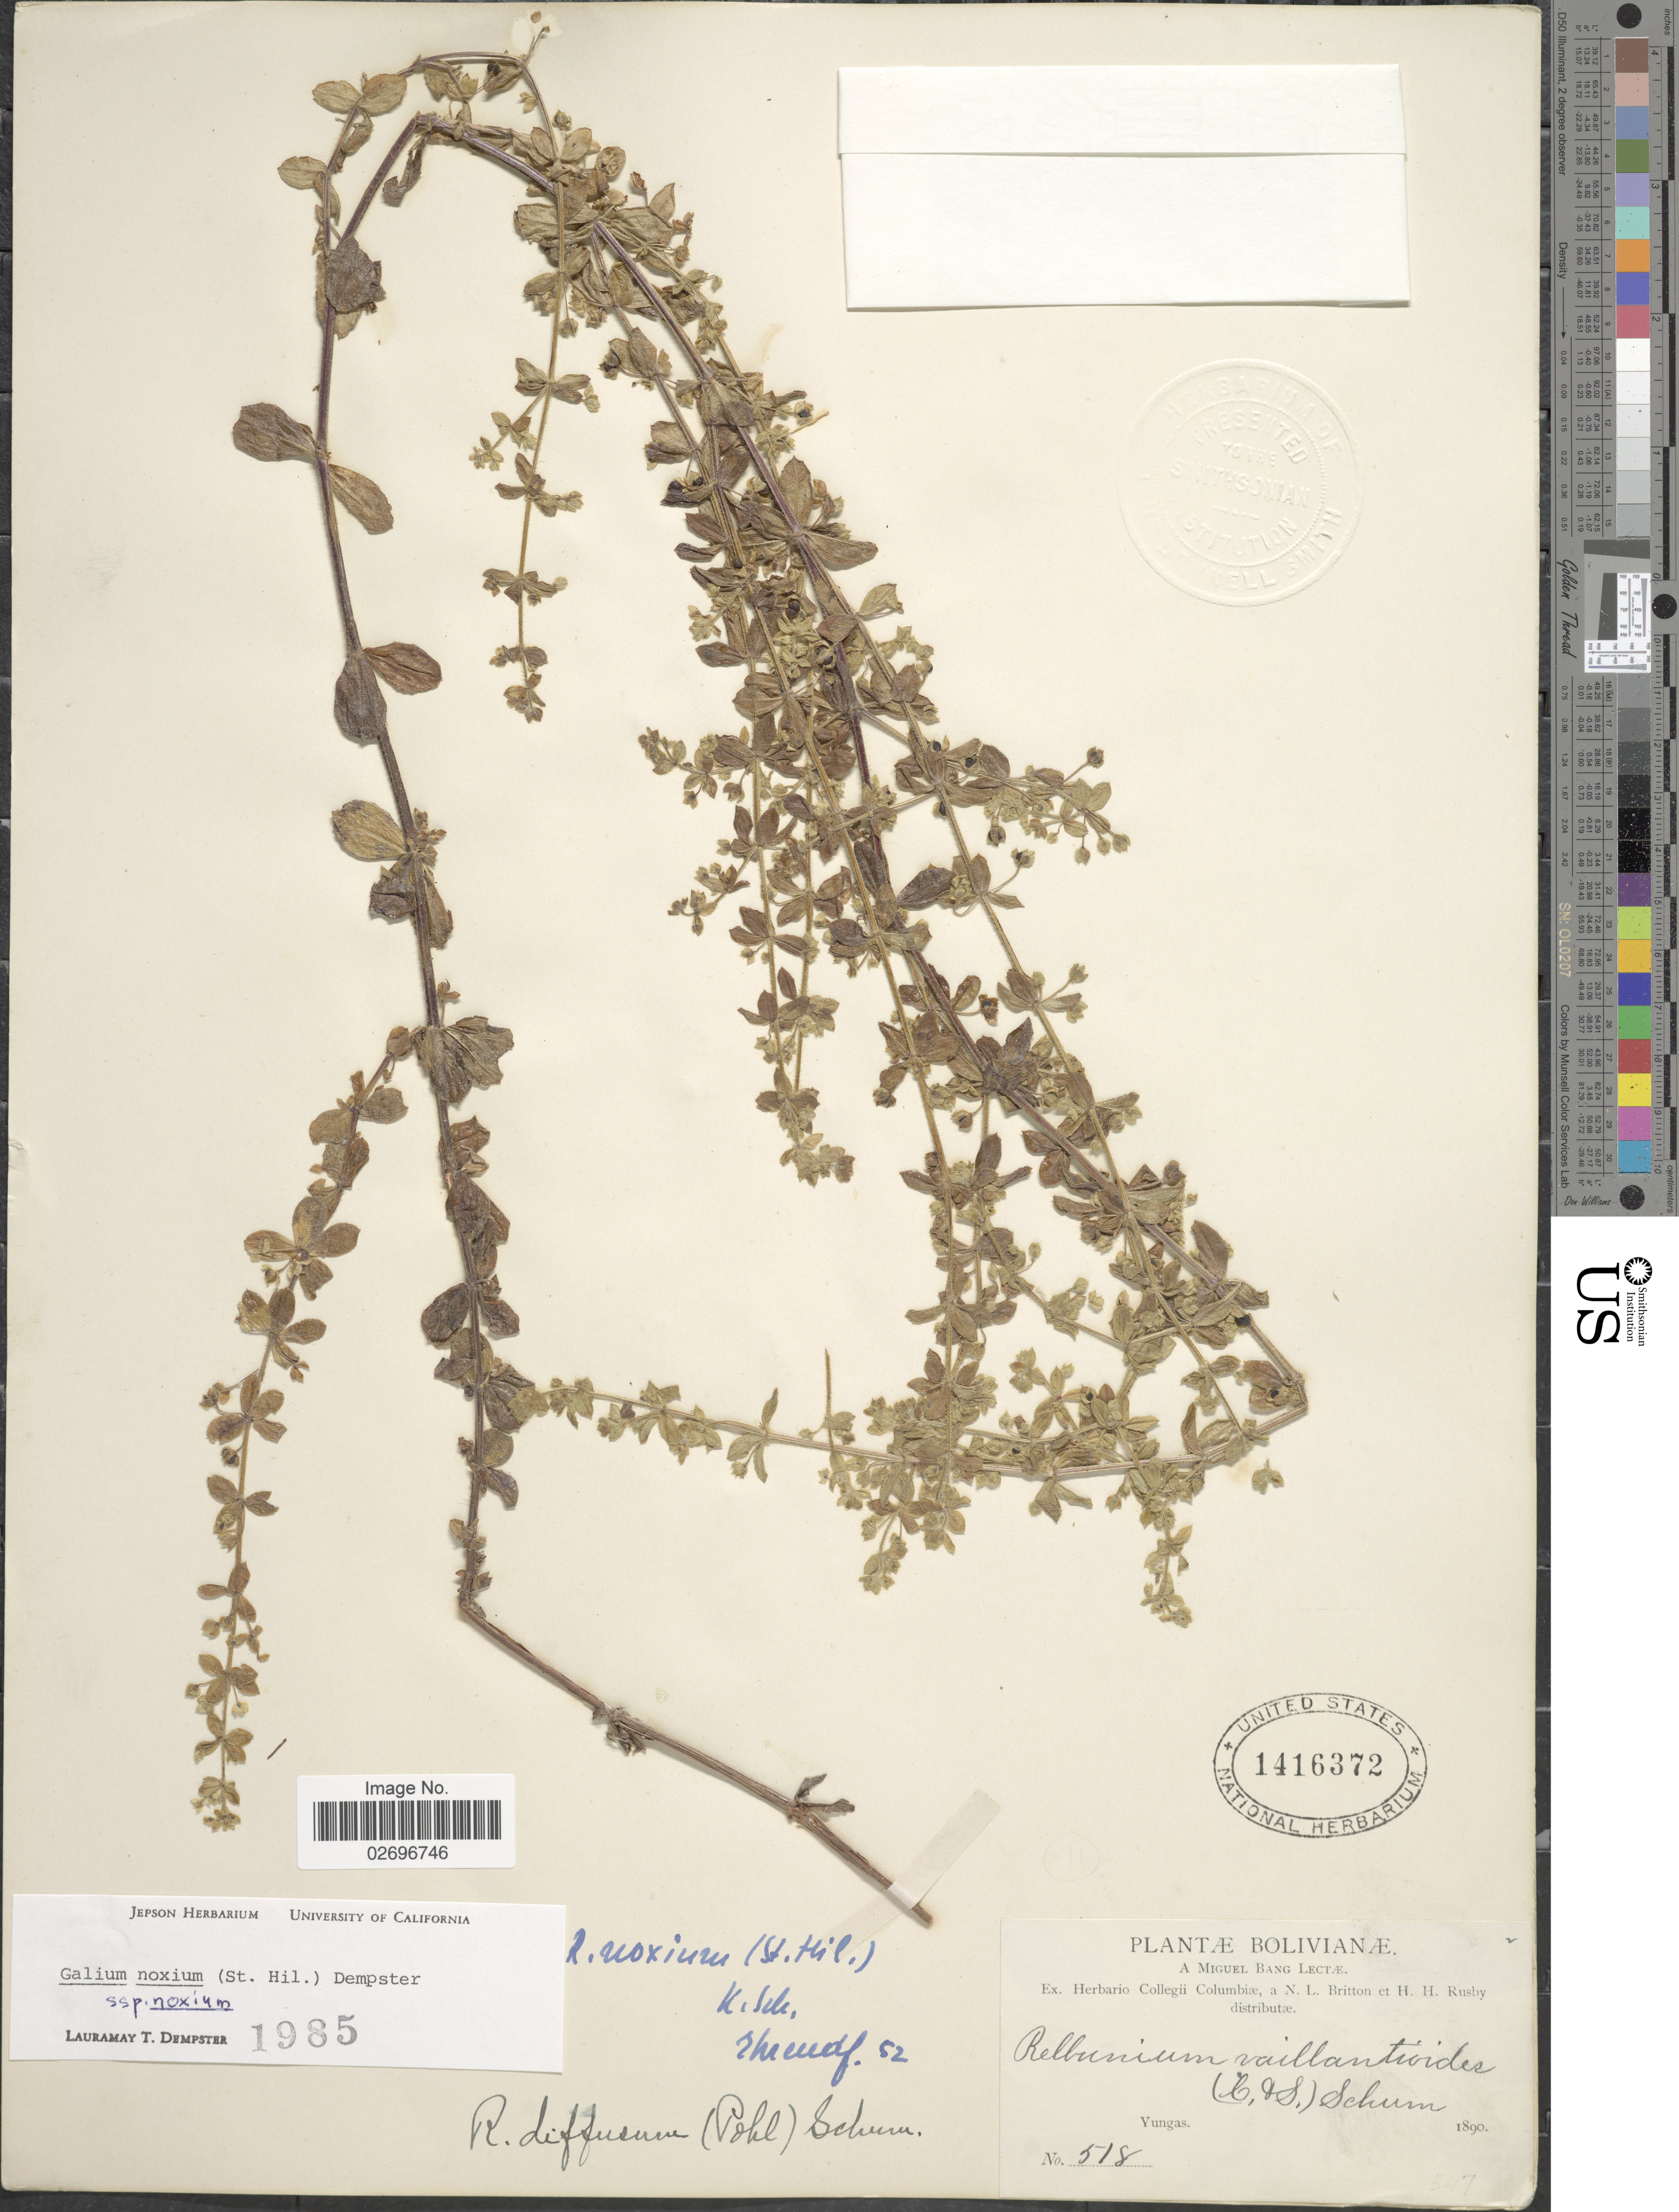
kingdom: Plantae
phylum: Tracheophyta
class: Magnoliopsida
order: Gentianales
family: Rubiaceae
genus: Galium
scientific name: Galium noxium subsp. noxium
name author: (A. St.-Hil.) Dempster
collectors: M. Bang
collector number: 518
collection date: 1890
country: Bolivia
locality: Yungas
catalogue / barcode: US 1416372